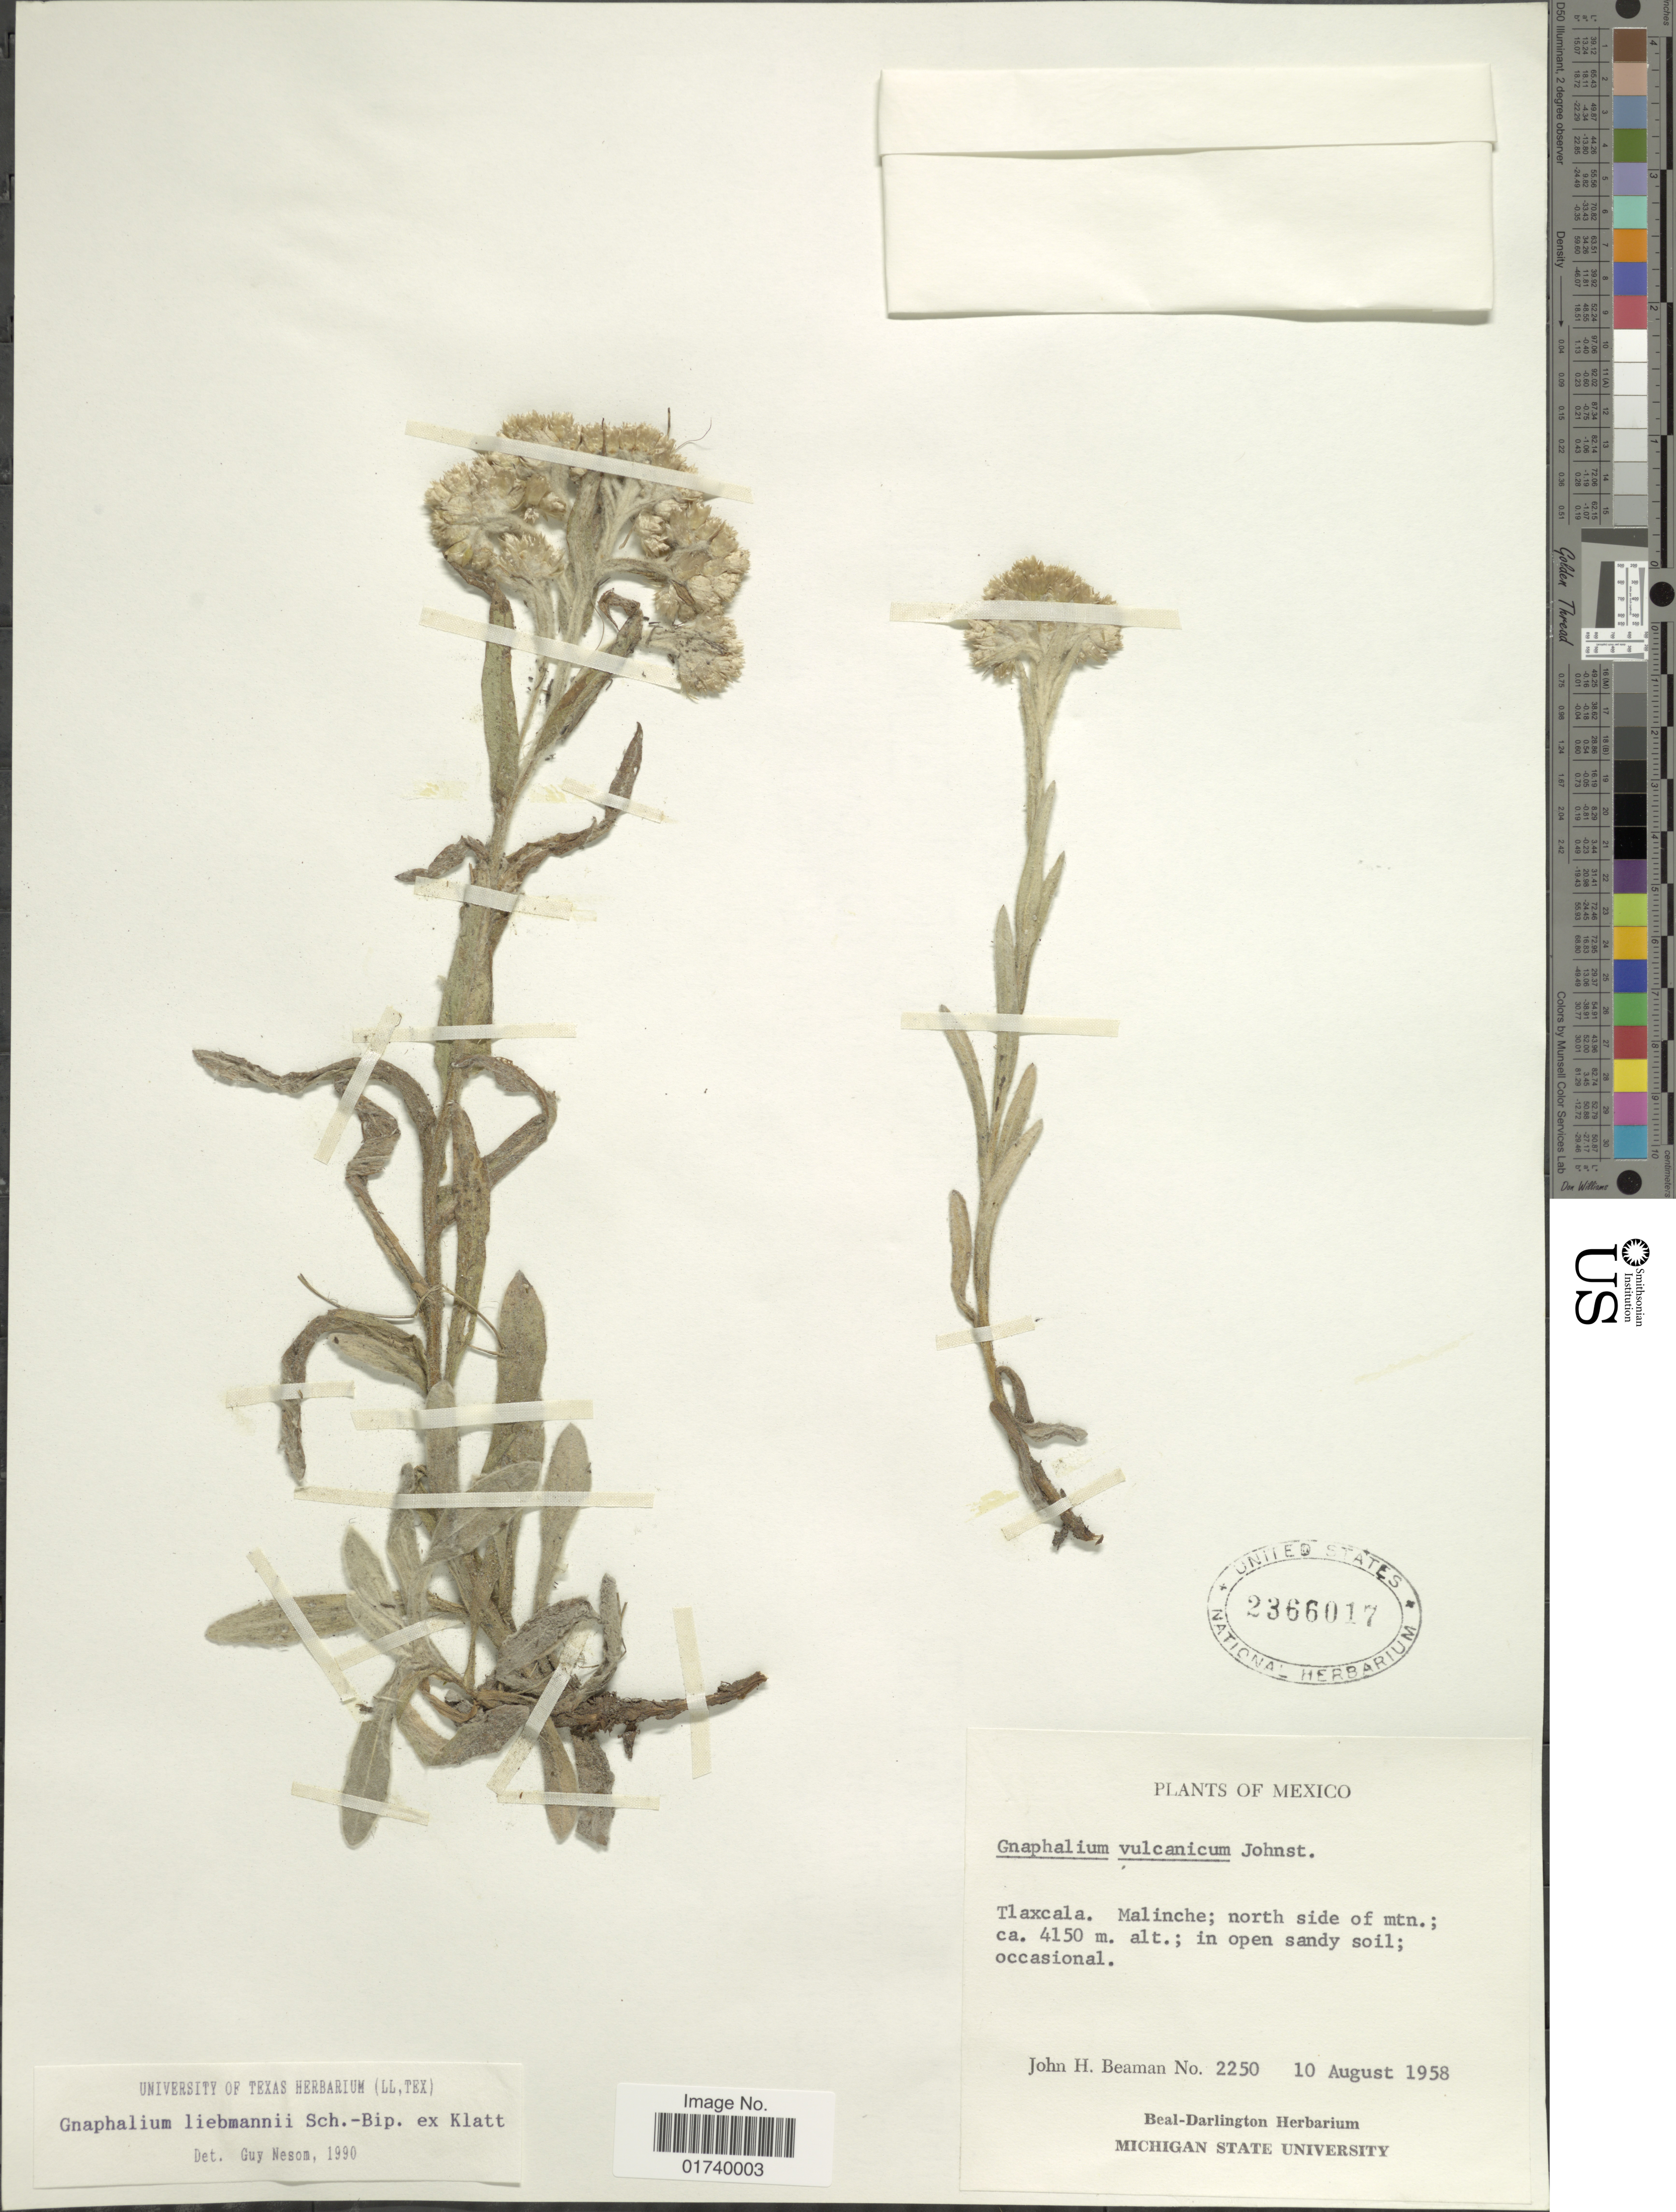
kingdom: Plantae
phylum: Tracheophyta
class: Magnoliopsida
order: Asterales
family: Asteraceae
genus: Pseudognaphalium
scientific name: Pseudognaphalium liebmannii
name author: (Sch. Bip. ex Klatt) Anderb.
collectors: J. H. Beaman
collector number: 2250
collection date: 1958-08-10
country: Mexico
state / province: Tlaxcala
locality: Malinche; north Side of Mtn.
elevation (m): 4150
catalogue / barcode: US 2366017